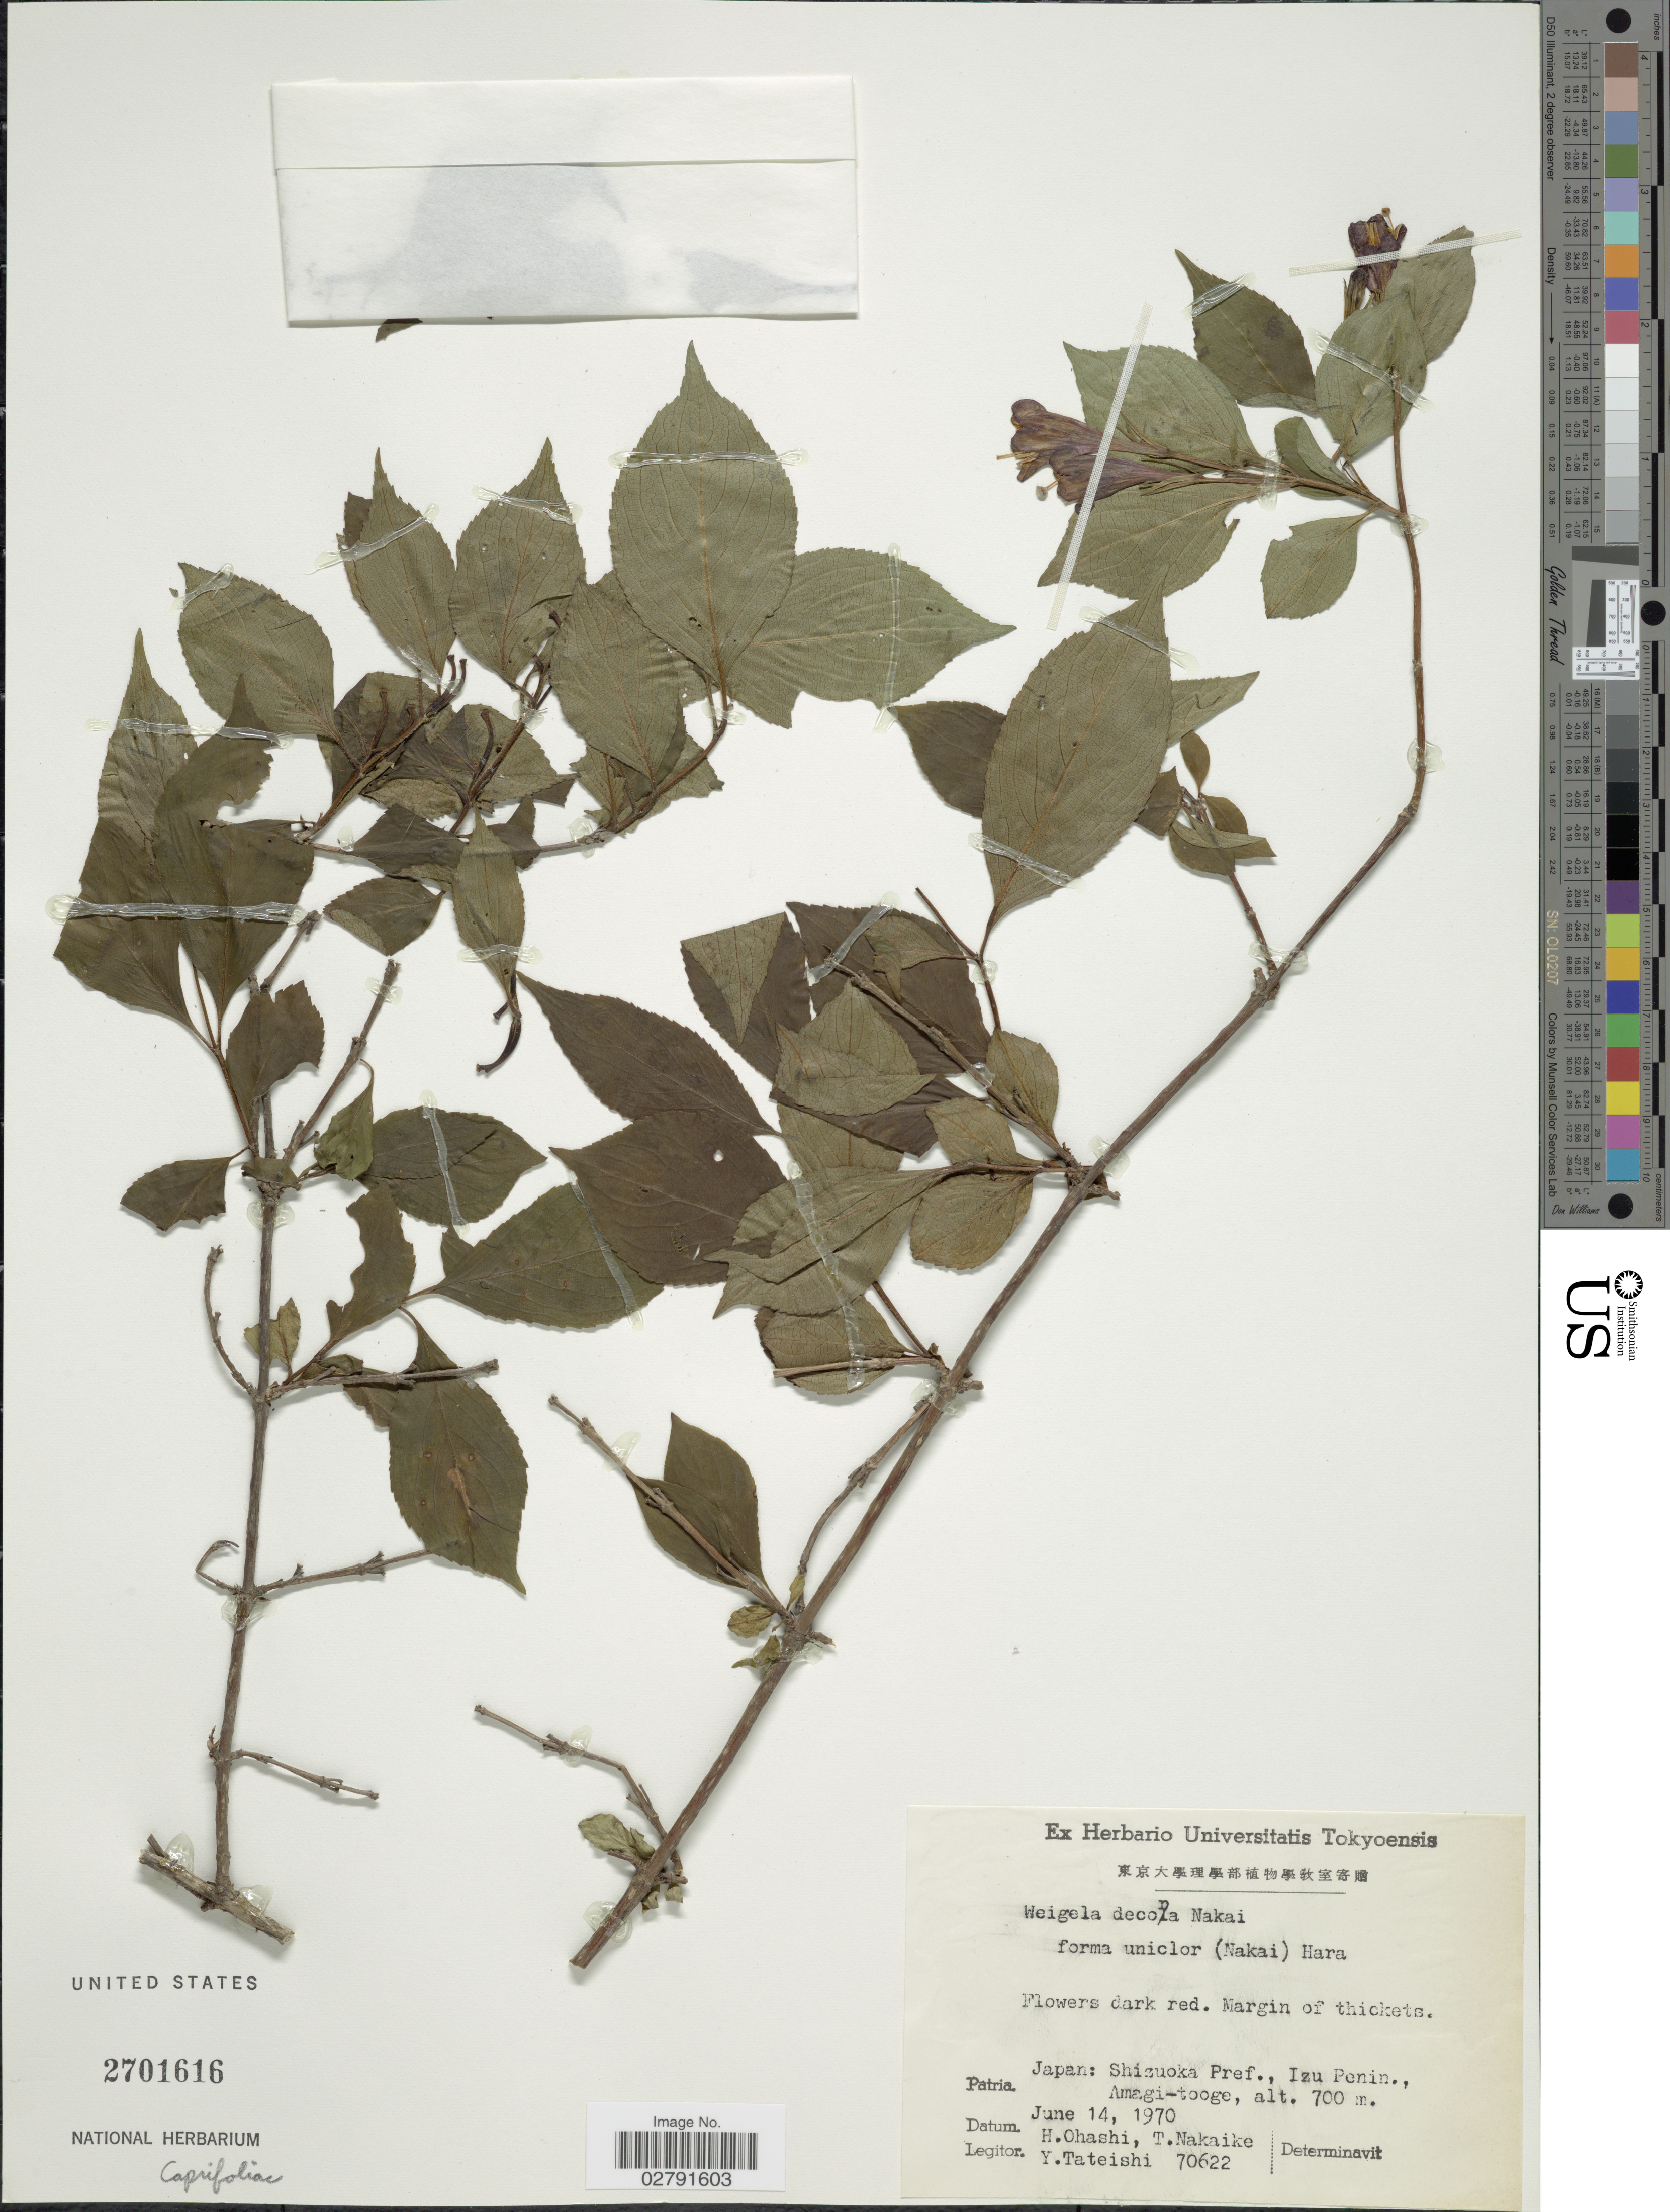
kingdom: Plantae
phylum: Tracheophyta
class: Magnoliopsida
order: Dipsacales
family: Caprifoliaceae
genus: Diervilla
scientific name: Diervilla decora f. unicolor (Nakai) Hara comb.and stat nov. ined.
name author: Nakai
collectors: H. Ohashi, T. Nakaike & Y. Tateishi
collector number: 70622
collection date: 1970-06-14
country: Japan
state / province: Sizuoka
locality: Shizuoka Pref., Izu Penin., Amagi-tooge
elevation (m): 700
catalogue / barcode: US 2701616